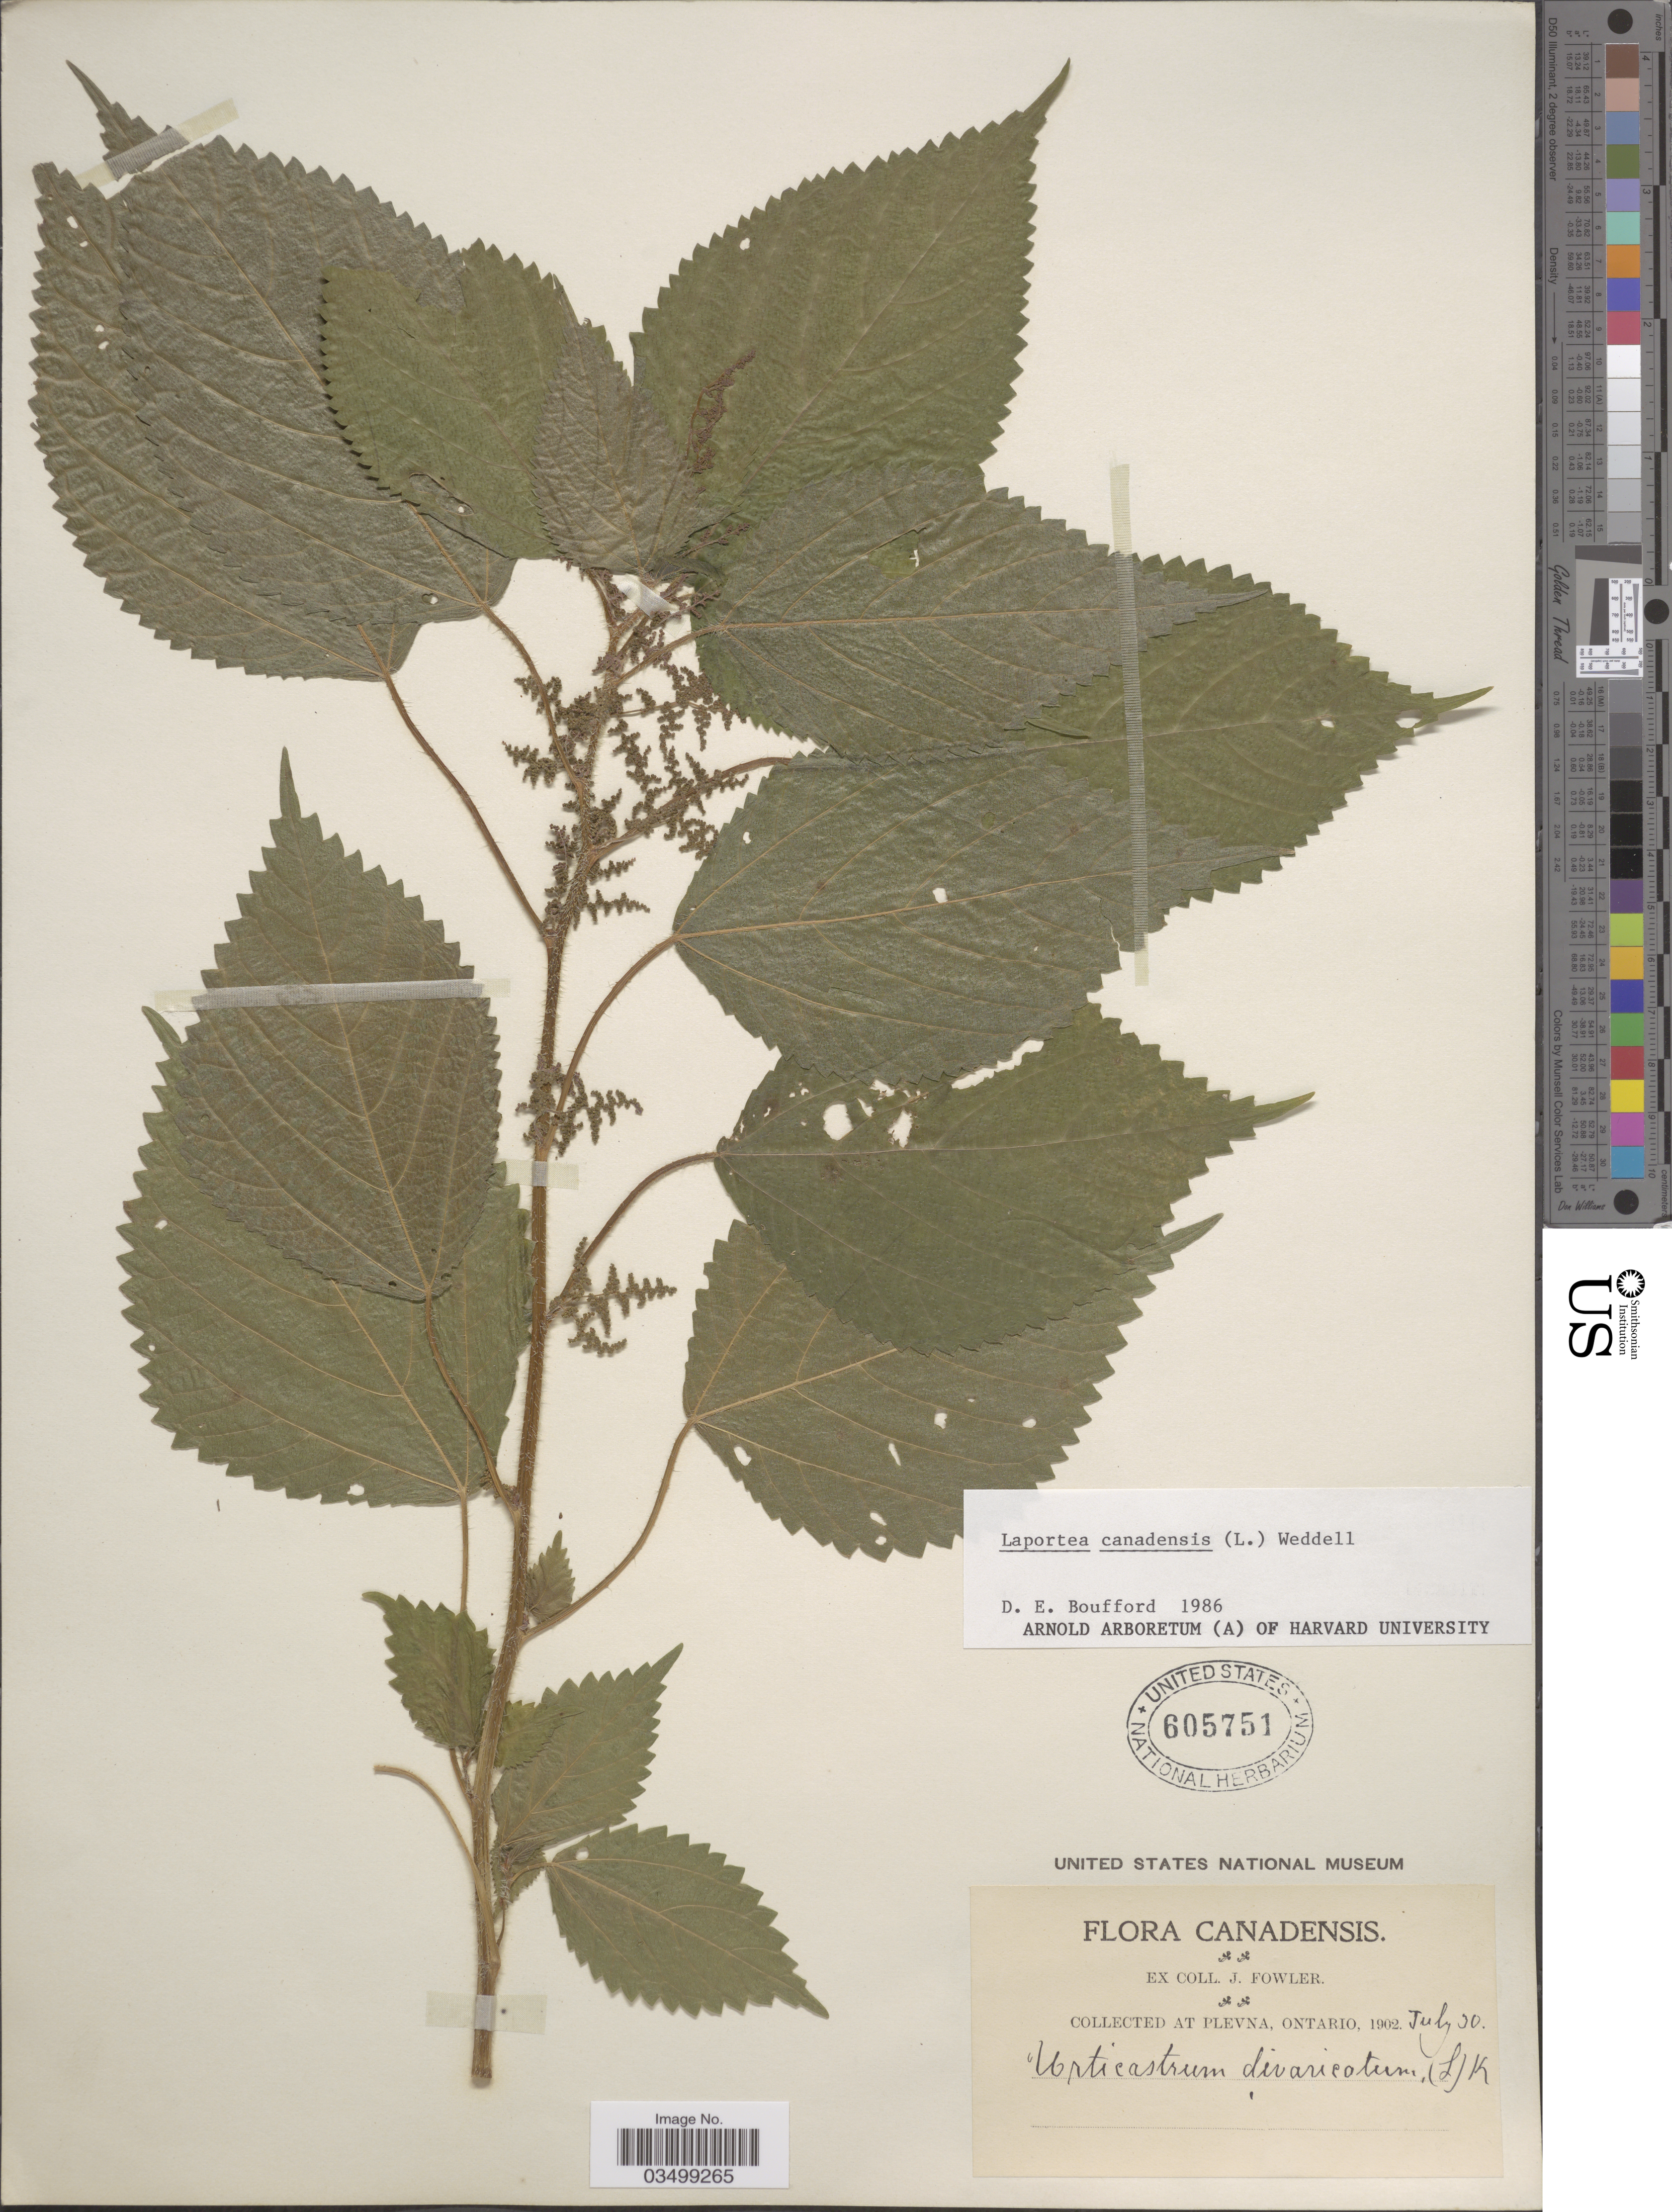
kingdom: Plantae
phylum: Tracheophyta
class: Magnoliopsida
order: Rosales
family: Urticaceae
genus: Laportea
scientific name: Laportea canadensis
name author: (L.) Wedd.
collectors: J. Fowler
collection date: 1902-07-30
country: Canada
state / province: Ontario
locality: At Plevna.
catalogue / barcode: US 605751